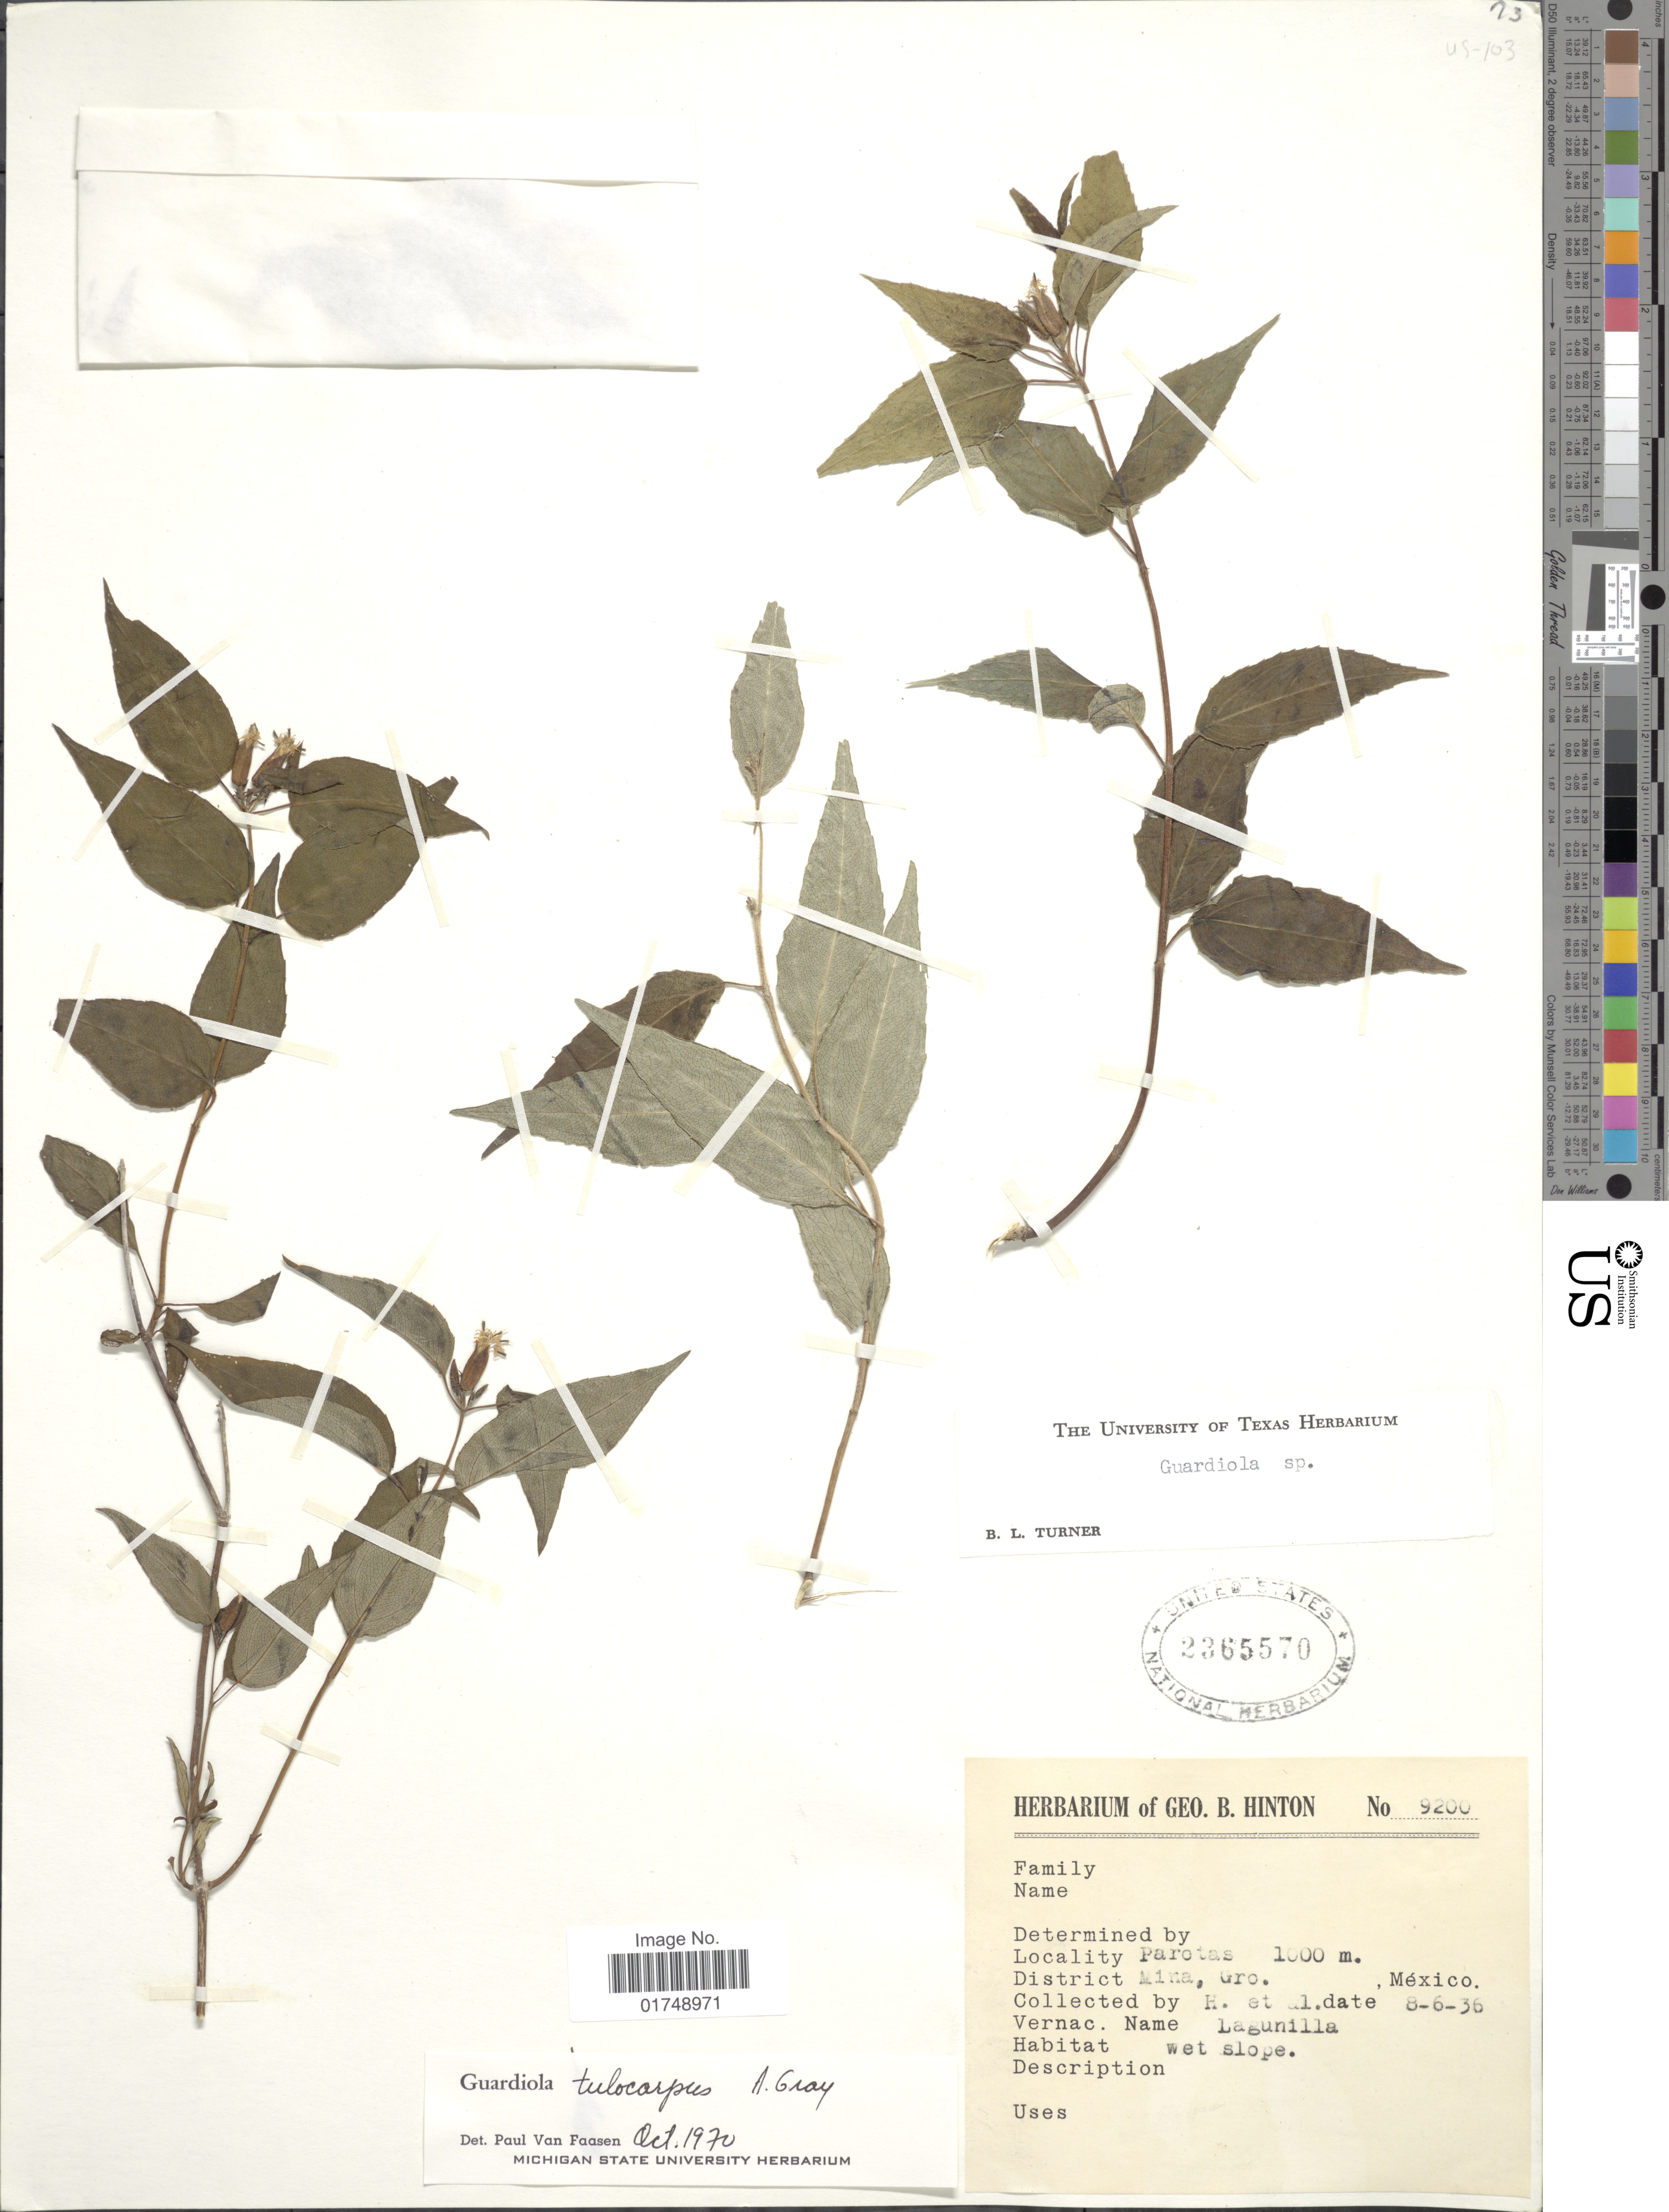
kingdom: Plantae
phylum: Tracheophyta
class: Magnoliopsida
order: Asterales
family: Asteraceae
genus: Guardiola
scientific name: Guardiola tulocarpus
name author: A. Gray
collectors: G. B. Hinton & et al.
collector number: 92000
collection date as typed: Transcribed d/m/y: 6/8/36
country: Mexico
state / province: Guerrero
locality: District. Mina. Gro. Parotas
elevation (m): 1000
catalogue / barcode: US 2365570